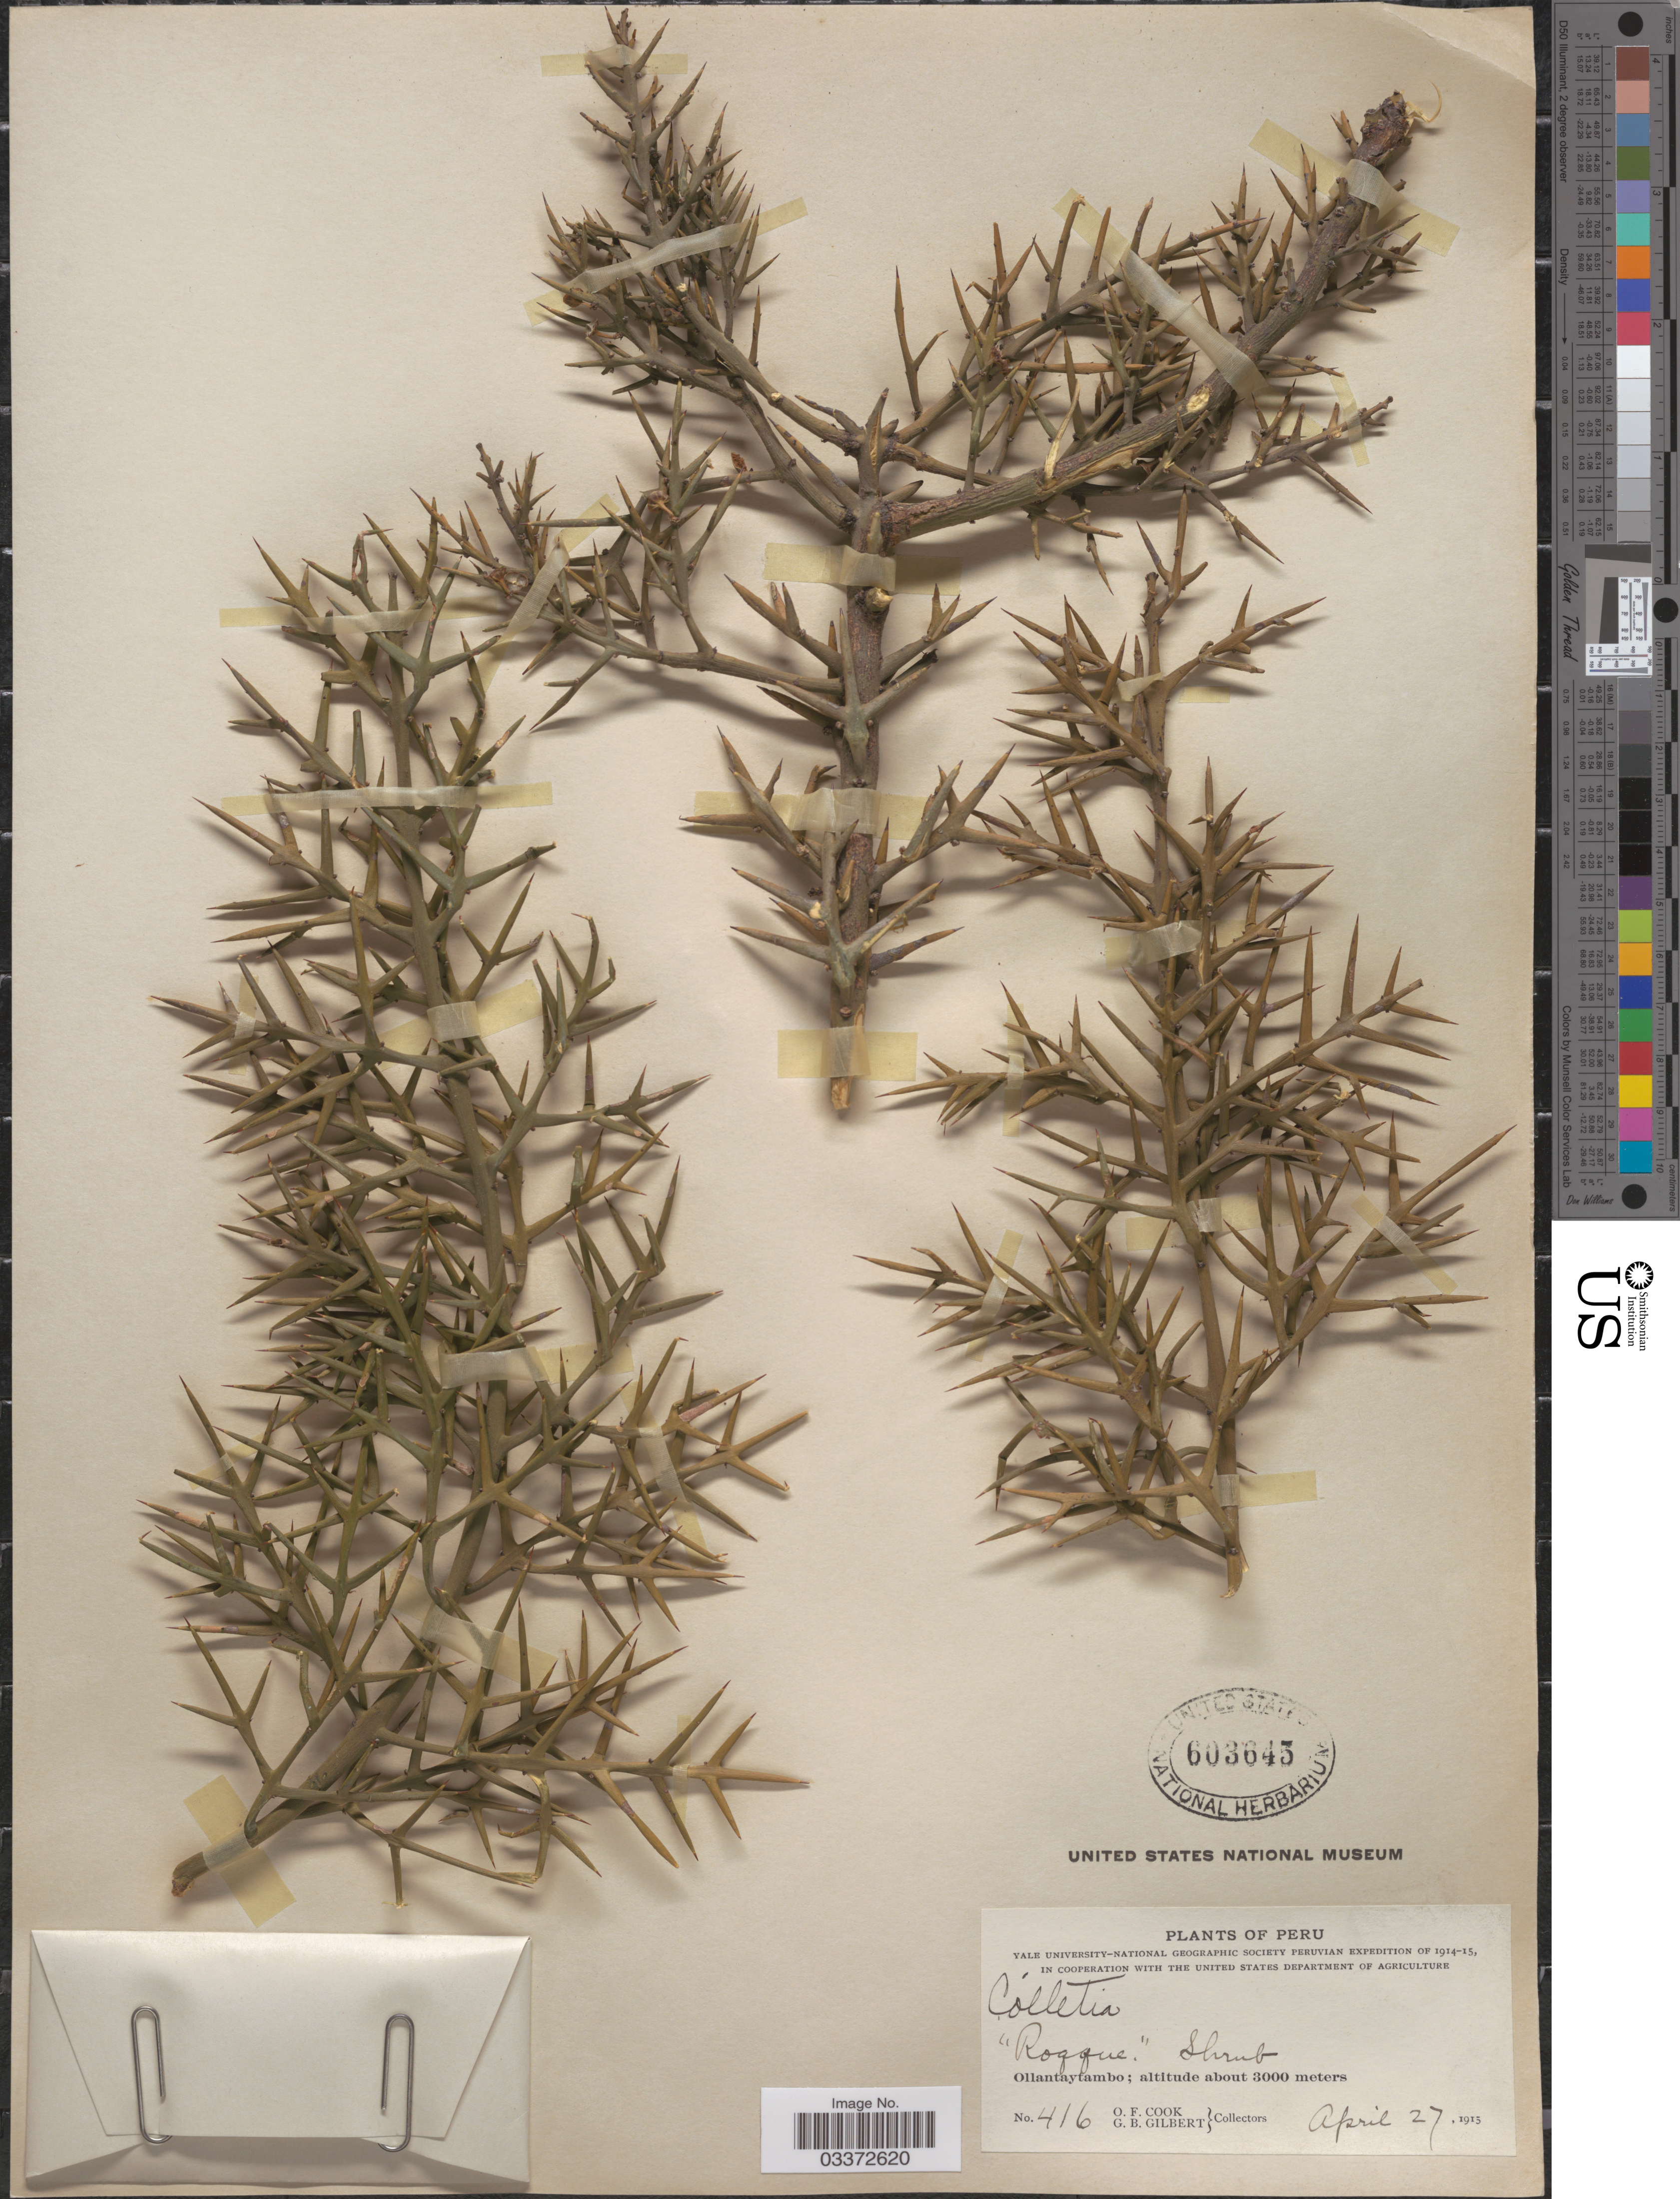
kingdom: Plantae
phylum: Tracheophyta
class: Magnoliopsida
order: Rosales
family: Rhamnaceae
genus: Colletia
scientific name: Colletia sp.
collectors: O. F. Cook & G. B. Gilbert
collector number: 416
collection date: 1915-04-27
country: Peru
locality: Ollantaytambo.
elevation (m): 3000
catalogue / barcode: US 603645